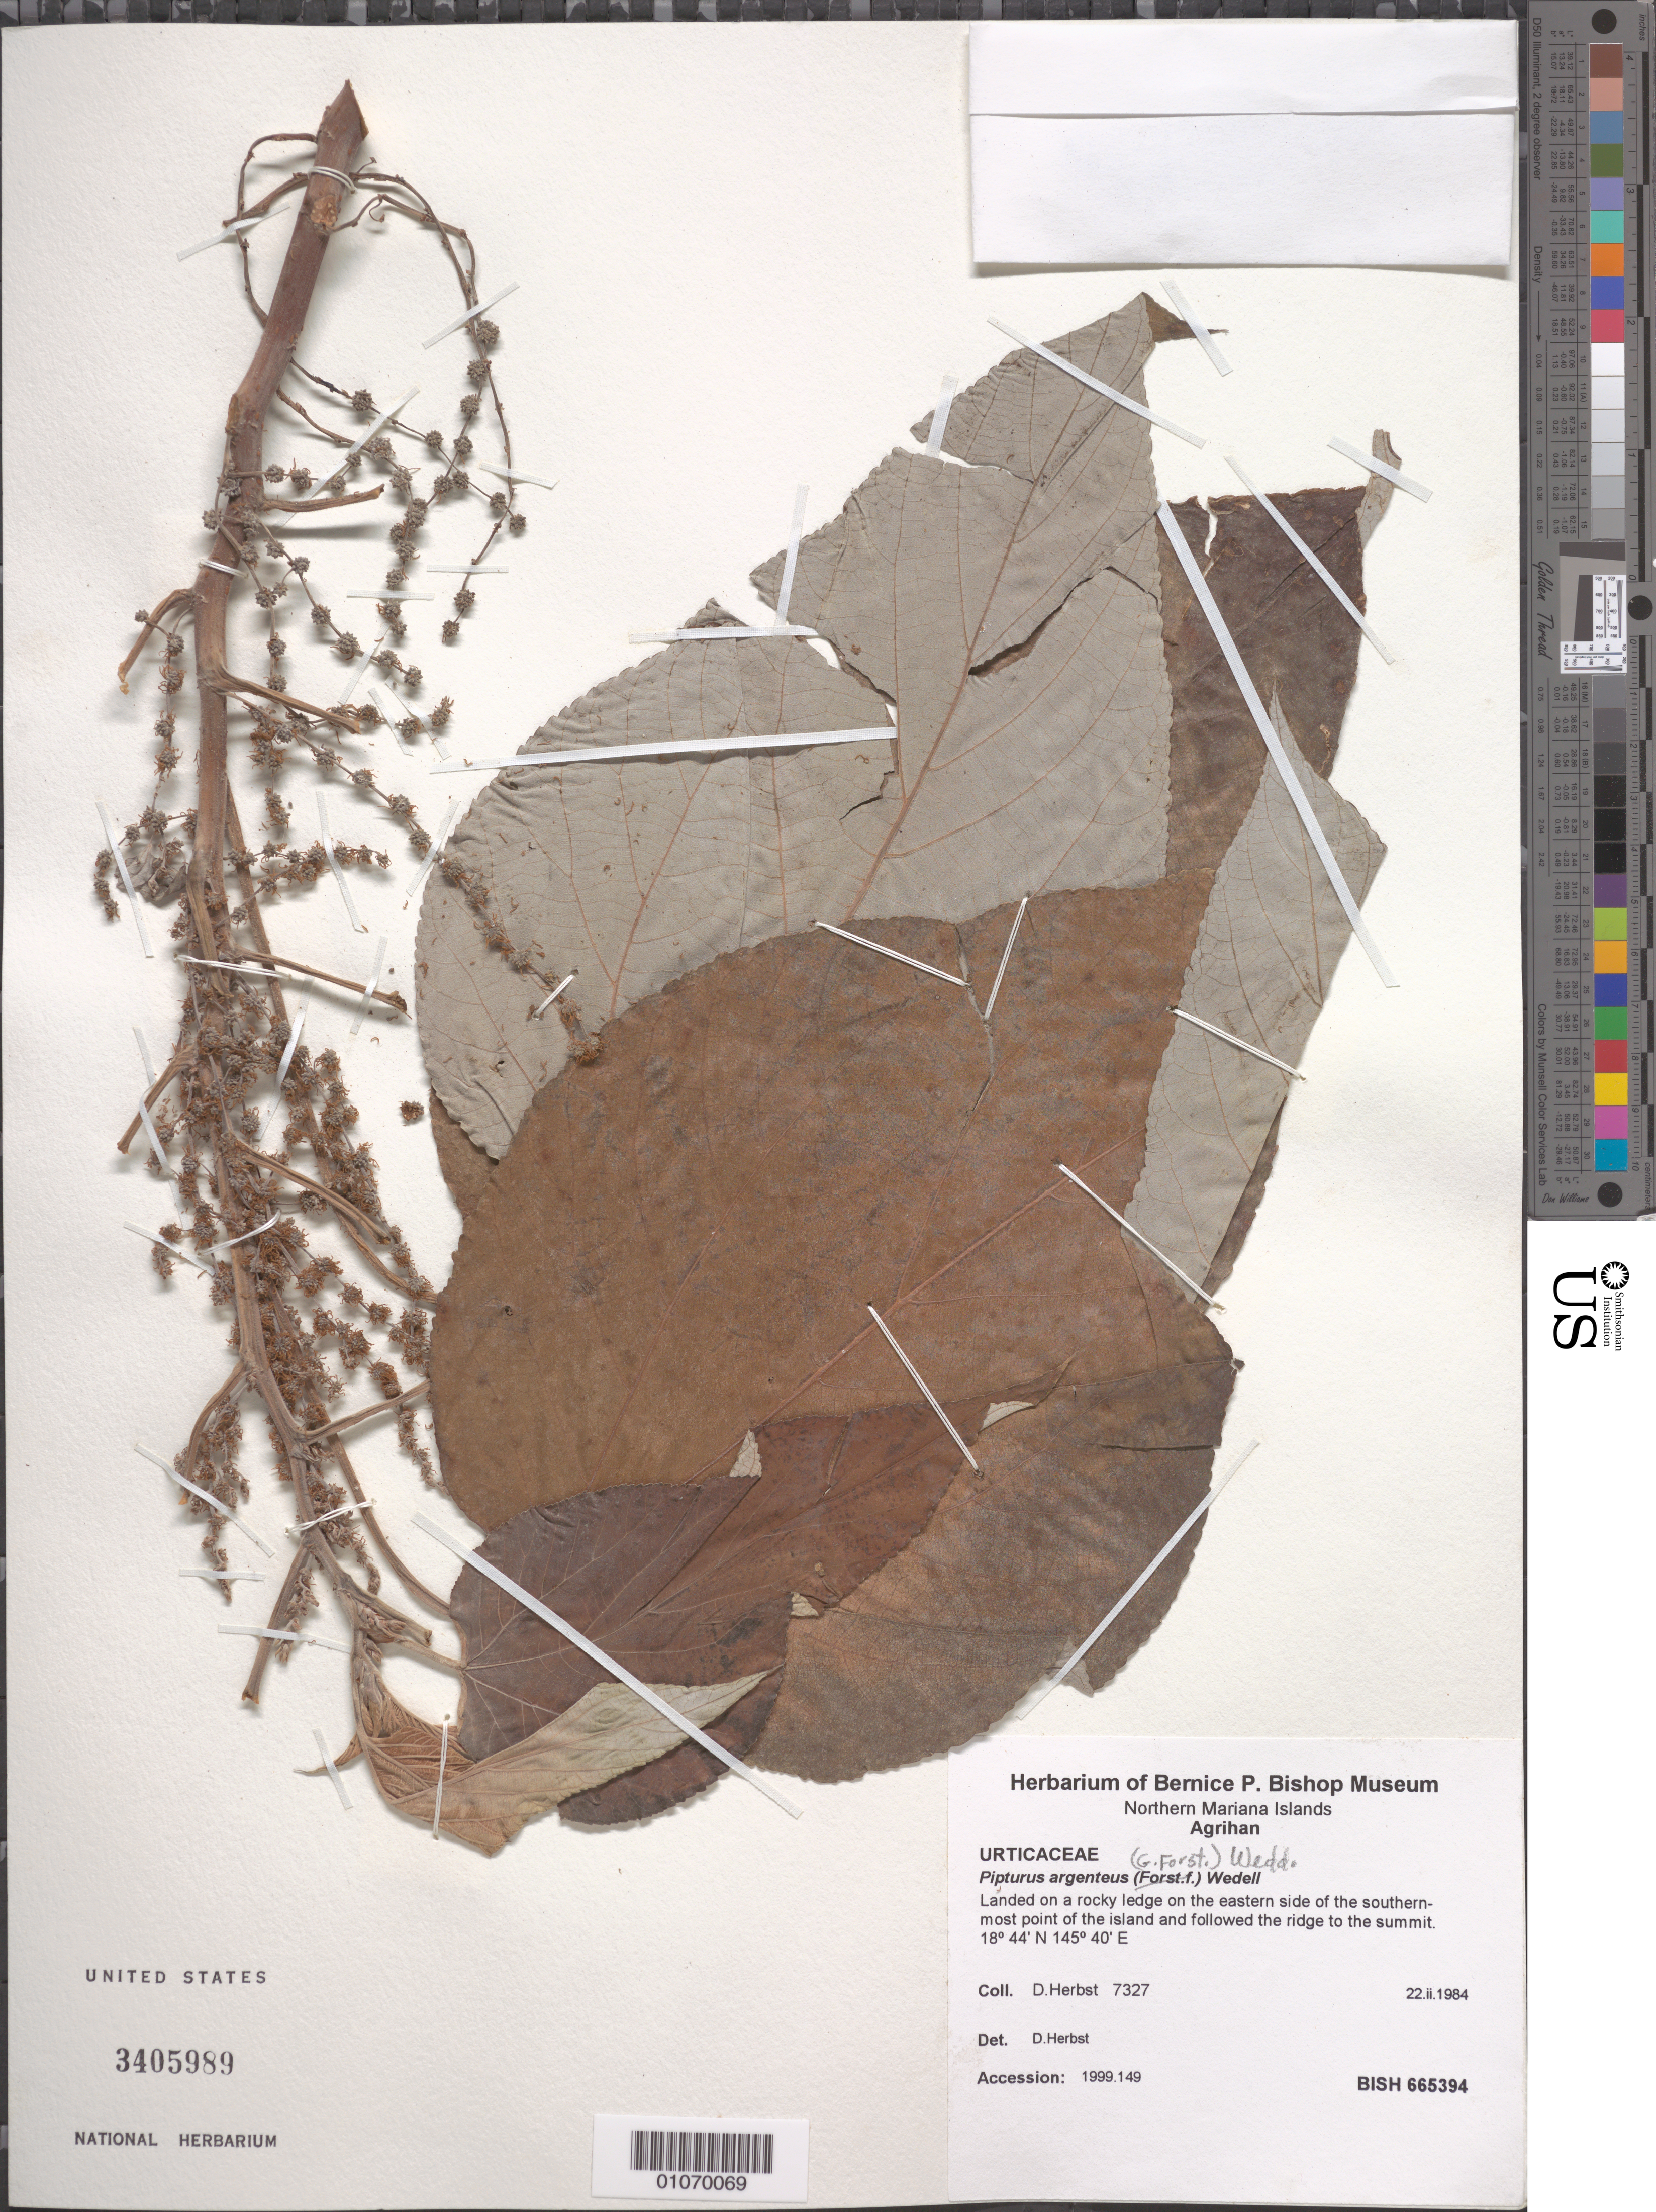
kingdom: Plantae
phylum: Tracheophyta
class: Magnoliopsida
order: Rosales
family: Urticaceae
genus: Pipturus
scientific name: Pipturus argenteus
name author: (G. Forst.) Wedd.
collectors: D. R. Herbst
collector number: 7327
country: Northern Mariana Islands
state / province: Northern Islands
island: Agrihan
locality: On the eastern side of the southern most point of land of the island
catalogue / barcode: US 3405989